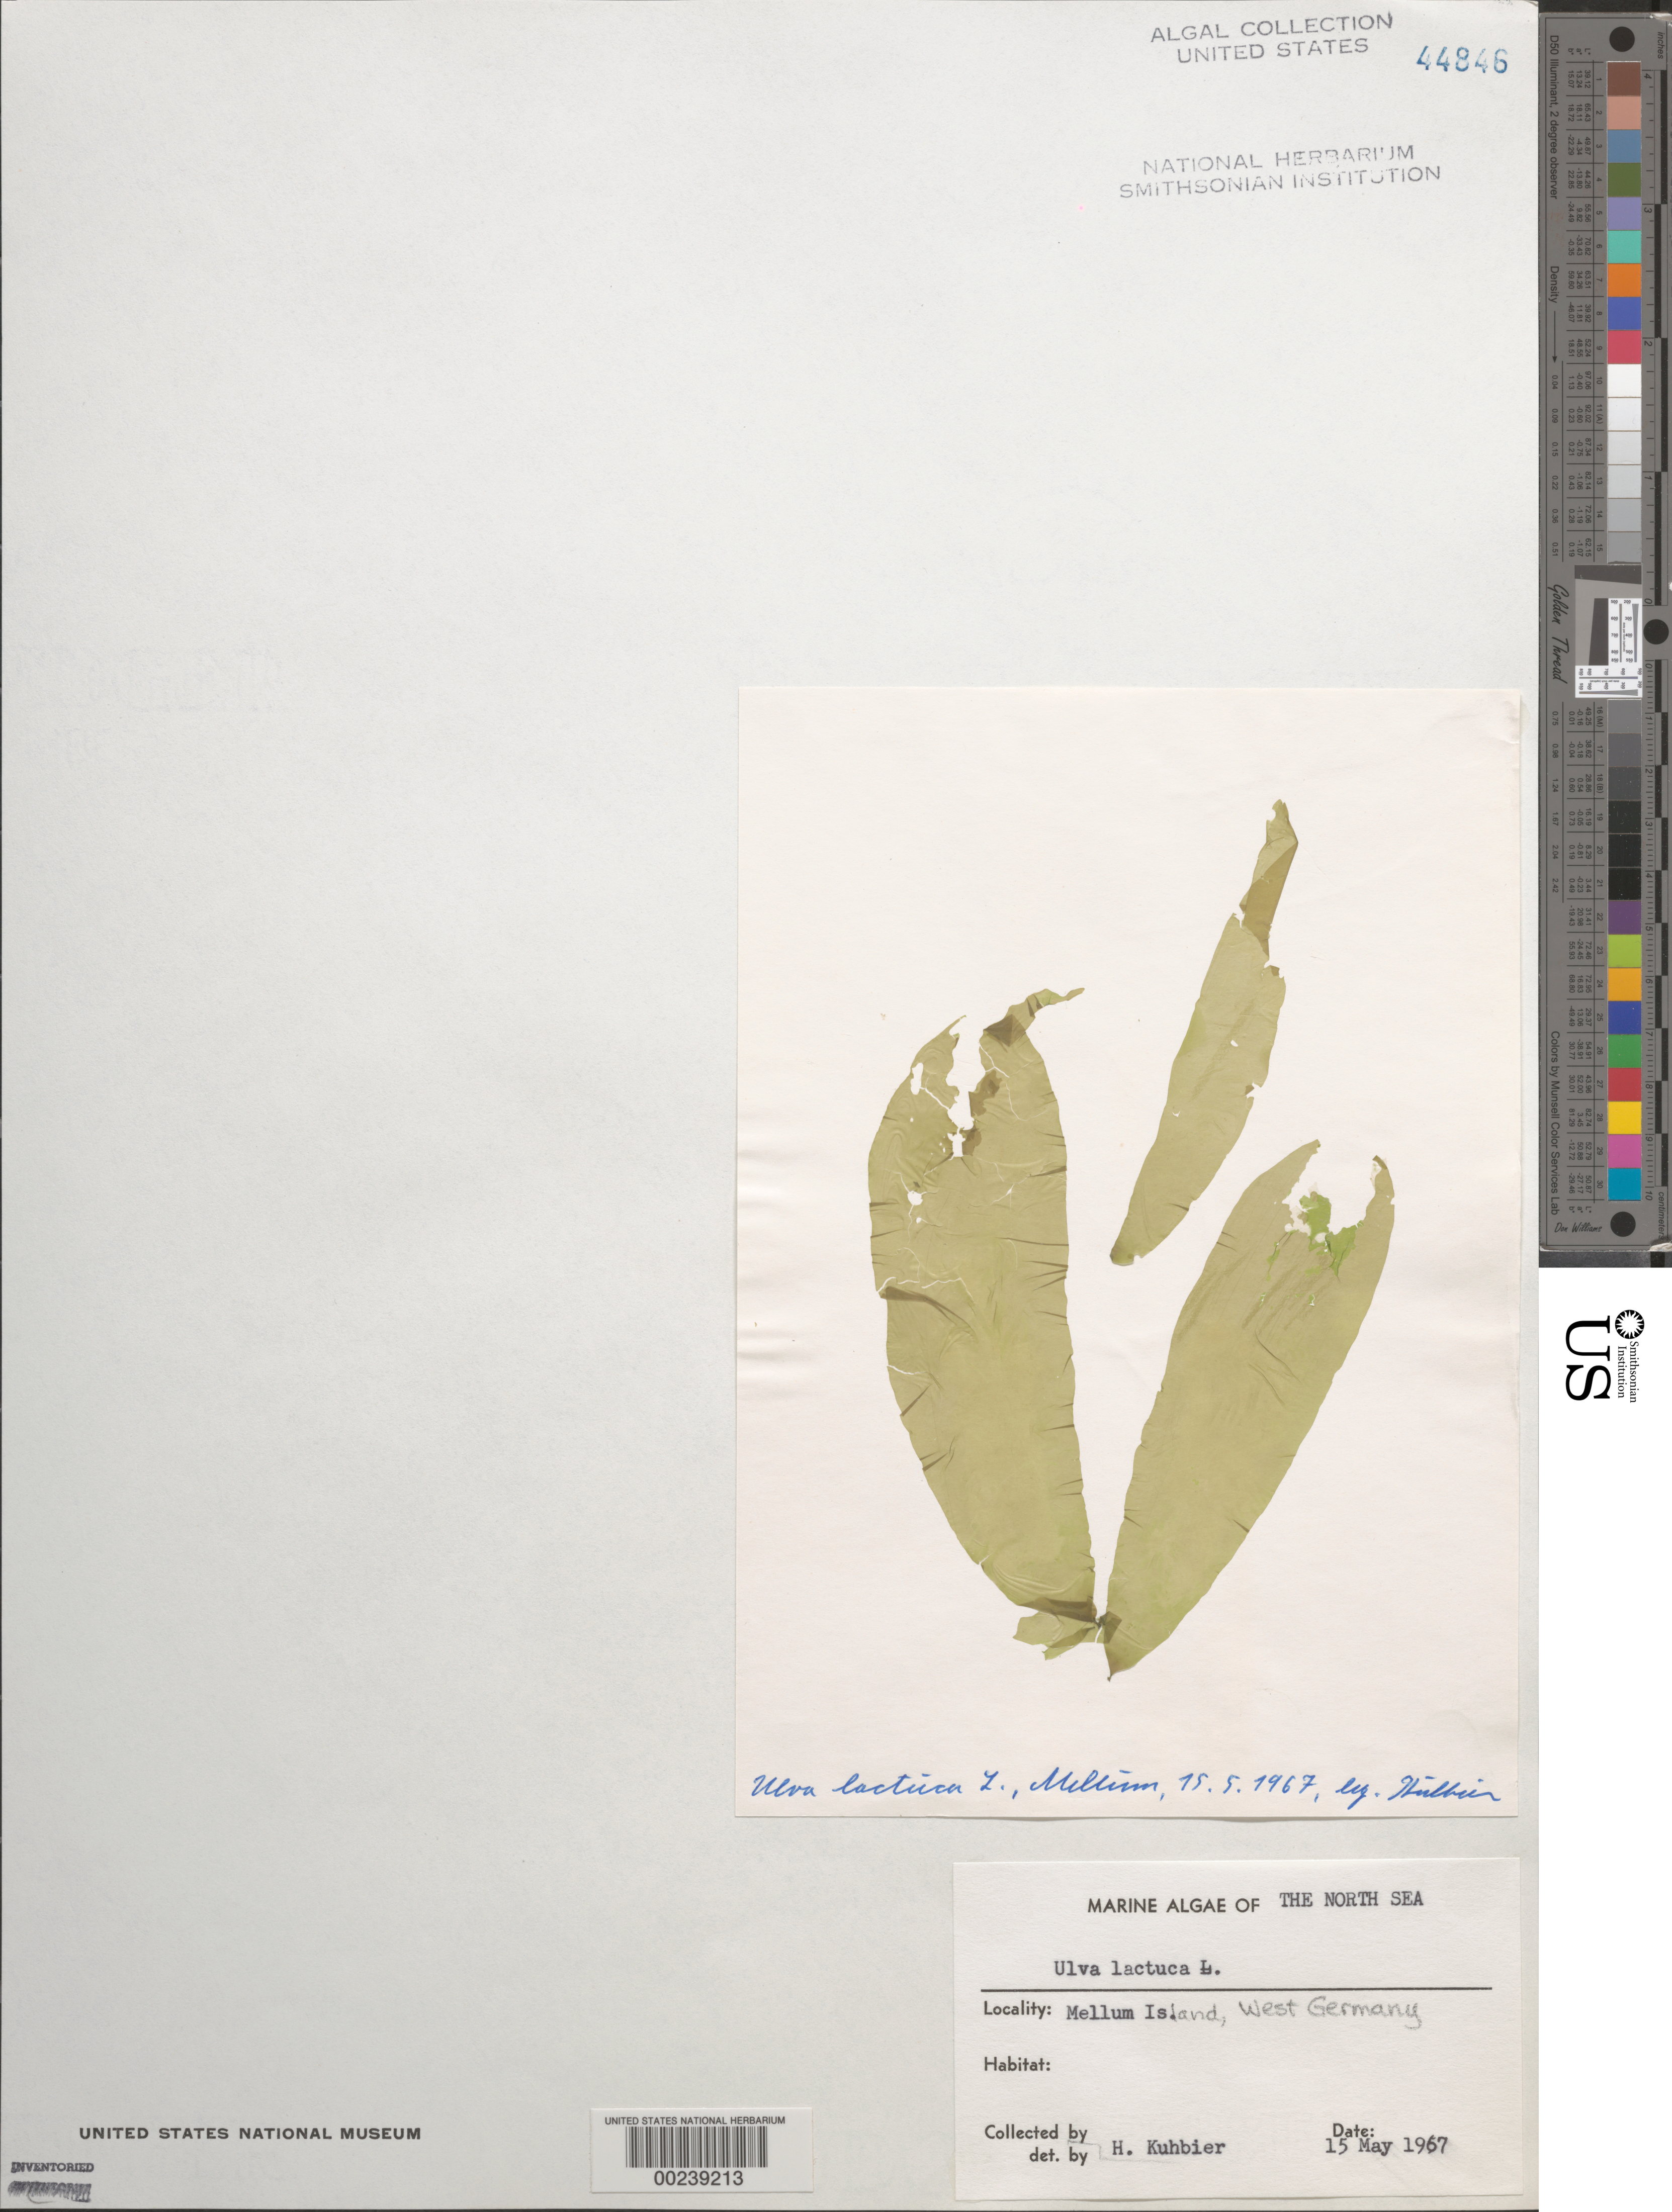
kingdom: Plantae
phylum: Chlorophyta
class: Ulvophyceae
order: Ulvales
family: Ulvaceae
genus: Ulva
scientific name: Ulva lactuca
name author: L.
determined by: Kuhbier, H.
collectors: H. Kuhbier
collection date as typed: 15 May 1967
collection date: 1967-05-15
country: Germany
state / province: Niedersachsen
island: Mellum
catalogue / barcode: US 44846